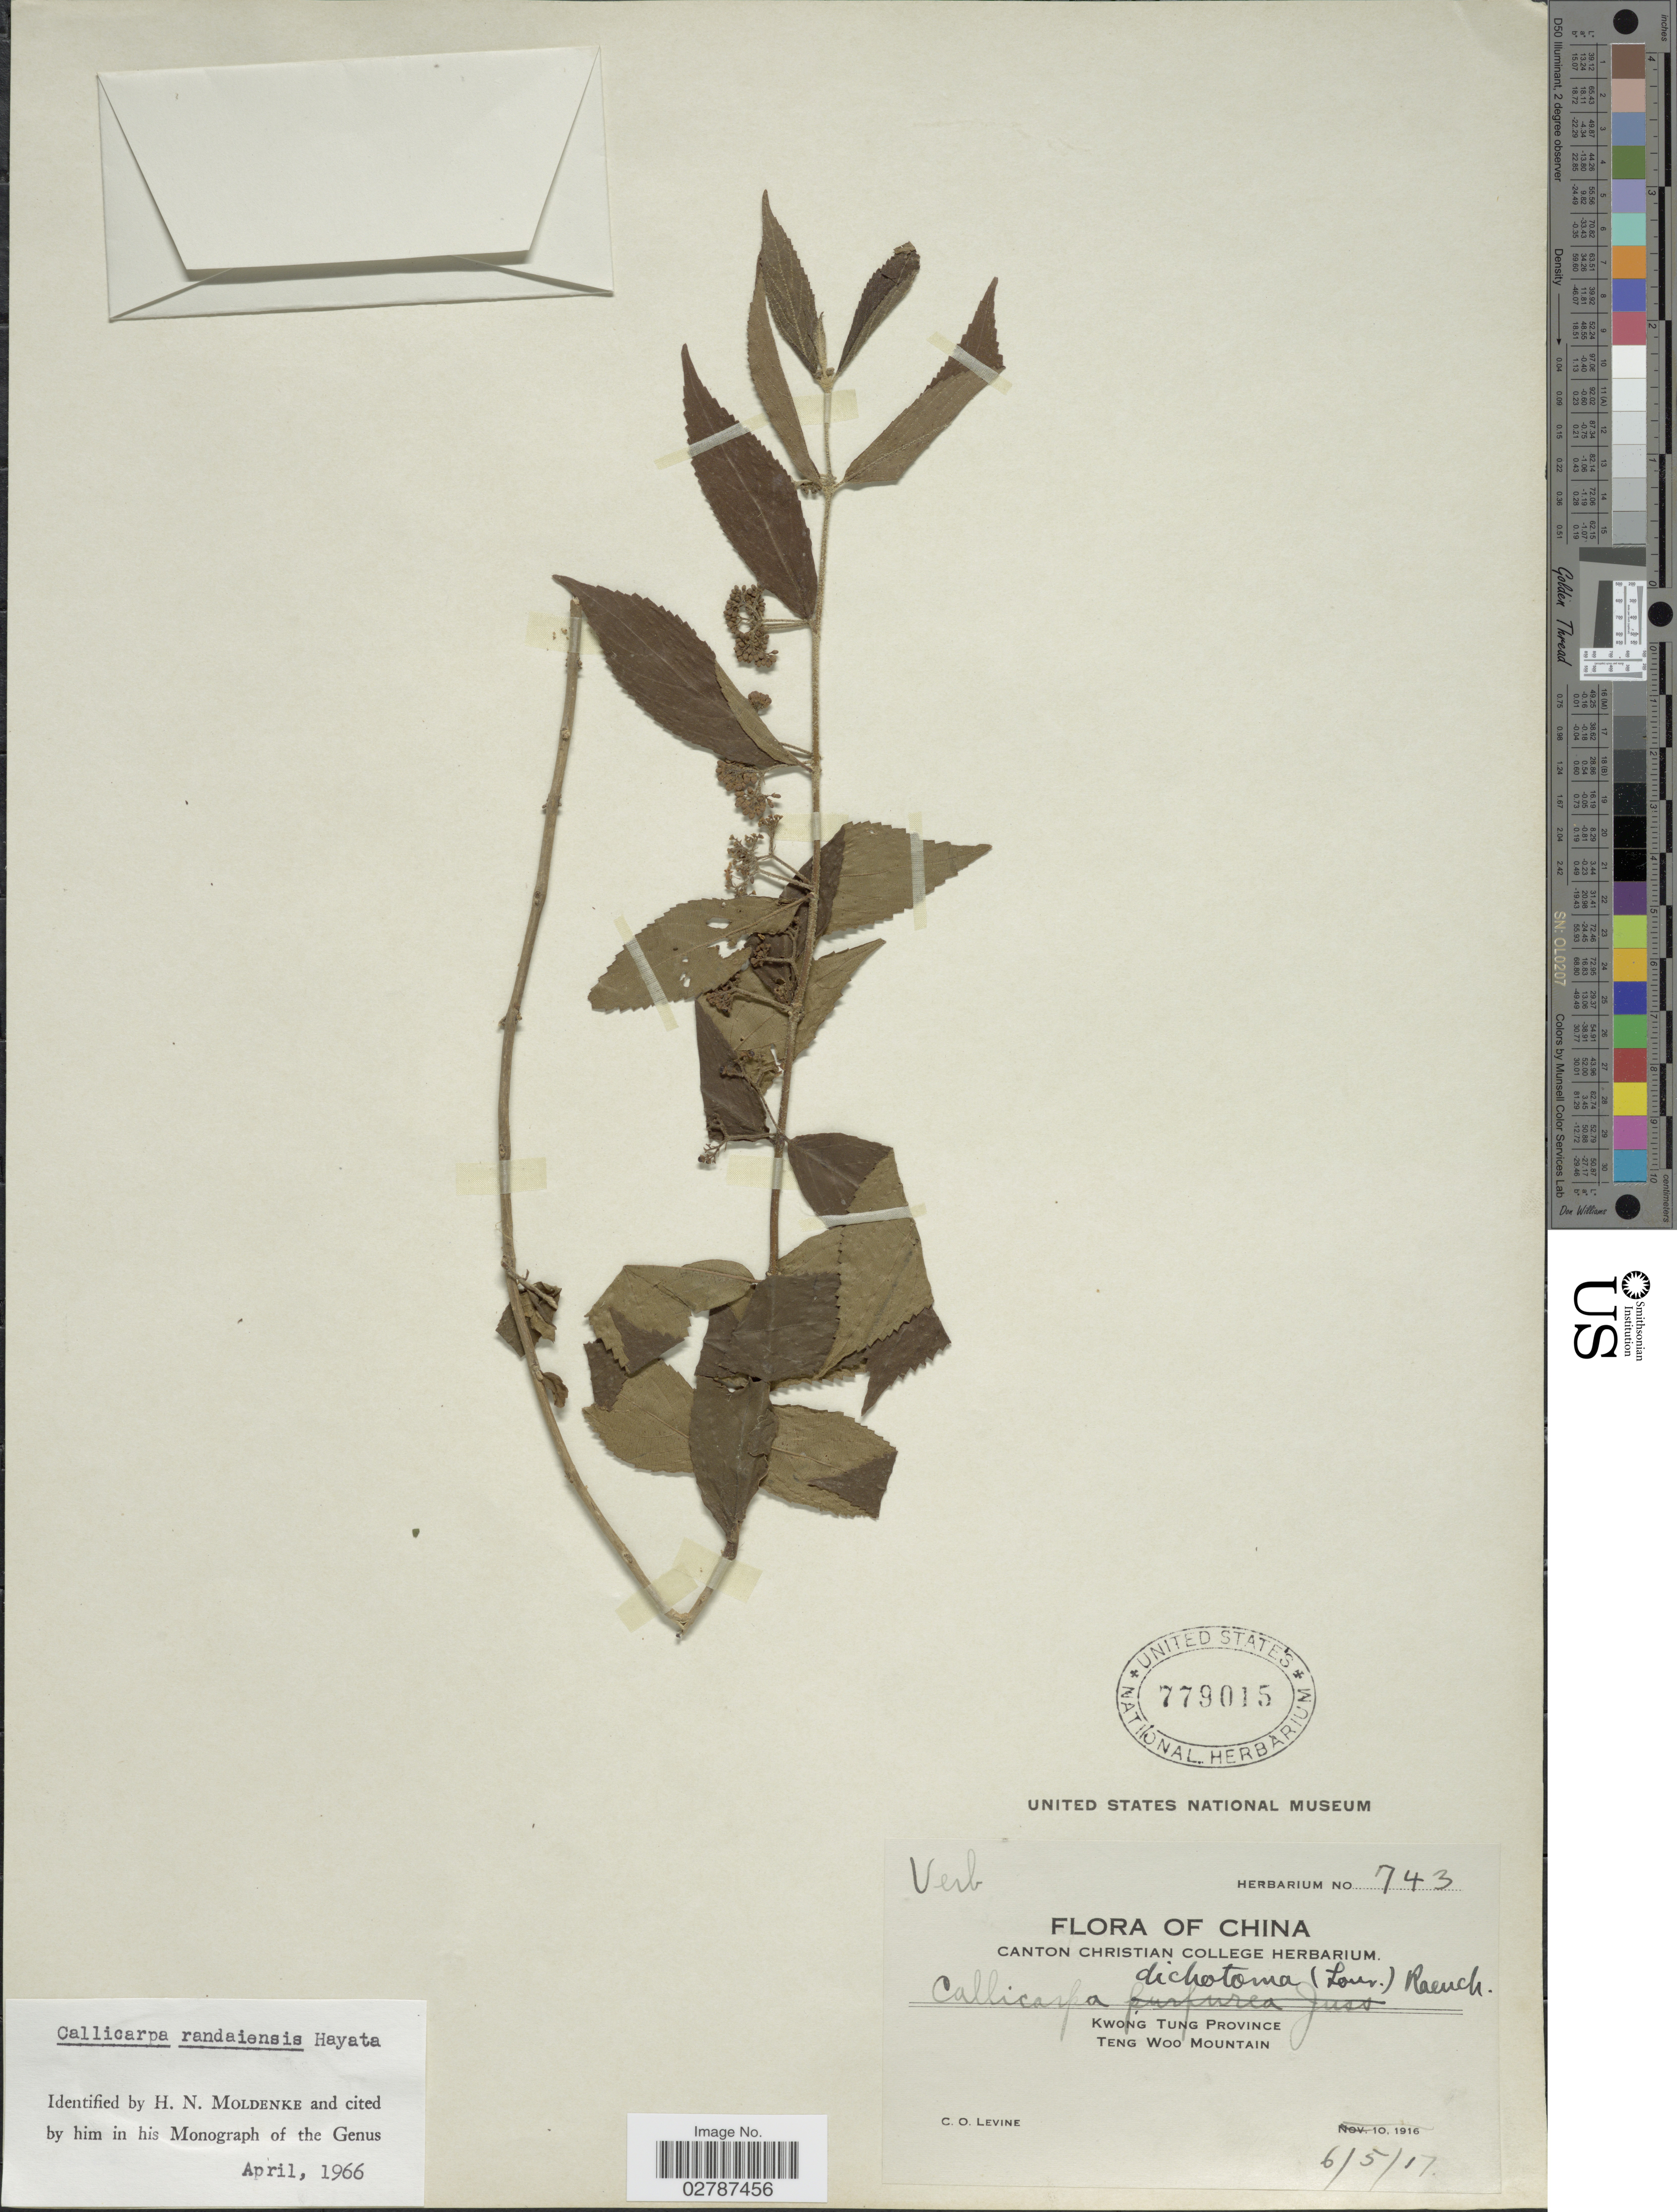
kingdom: Plantae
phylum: Tracheophyta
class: Magnoliopsida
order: Lamiales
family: Lamiaceae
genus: Callicarpa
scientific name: Callicarpa randaiensis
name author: Hayata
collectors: C. O. Levine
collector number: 743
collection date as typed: Transcribed d/m/y: 6/5/17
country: China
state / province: Guangdong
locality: Kwong Tung Province. Teng Woo Mountain.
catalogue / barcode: US 779015